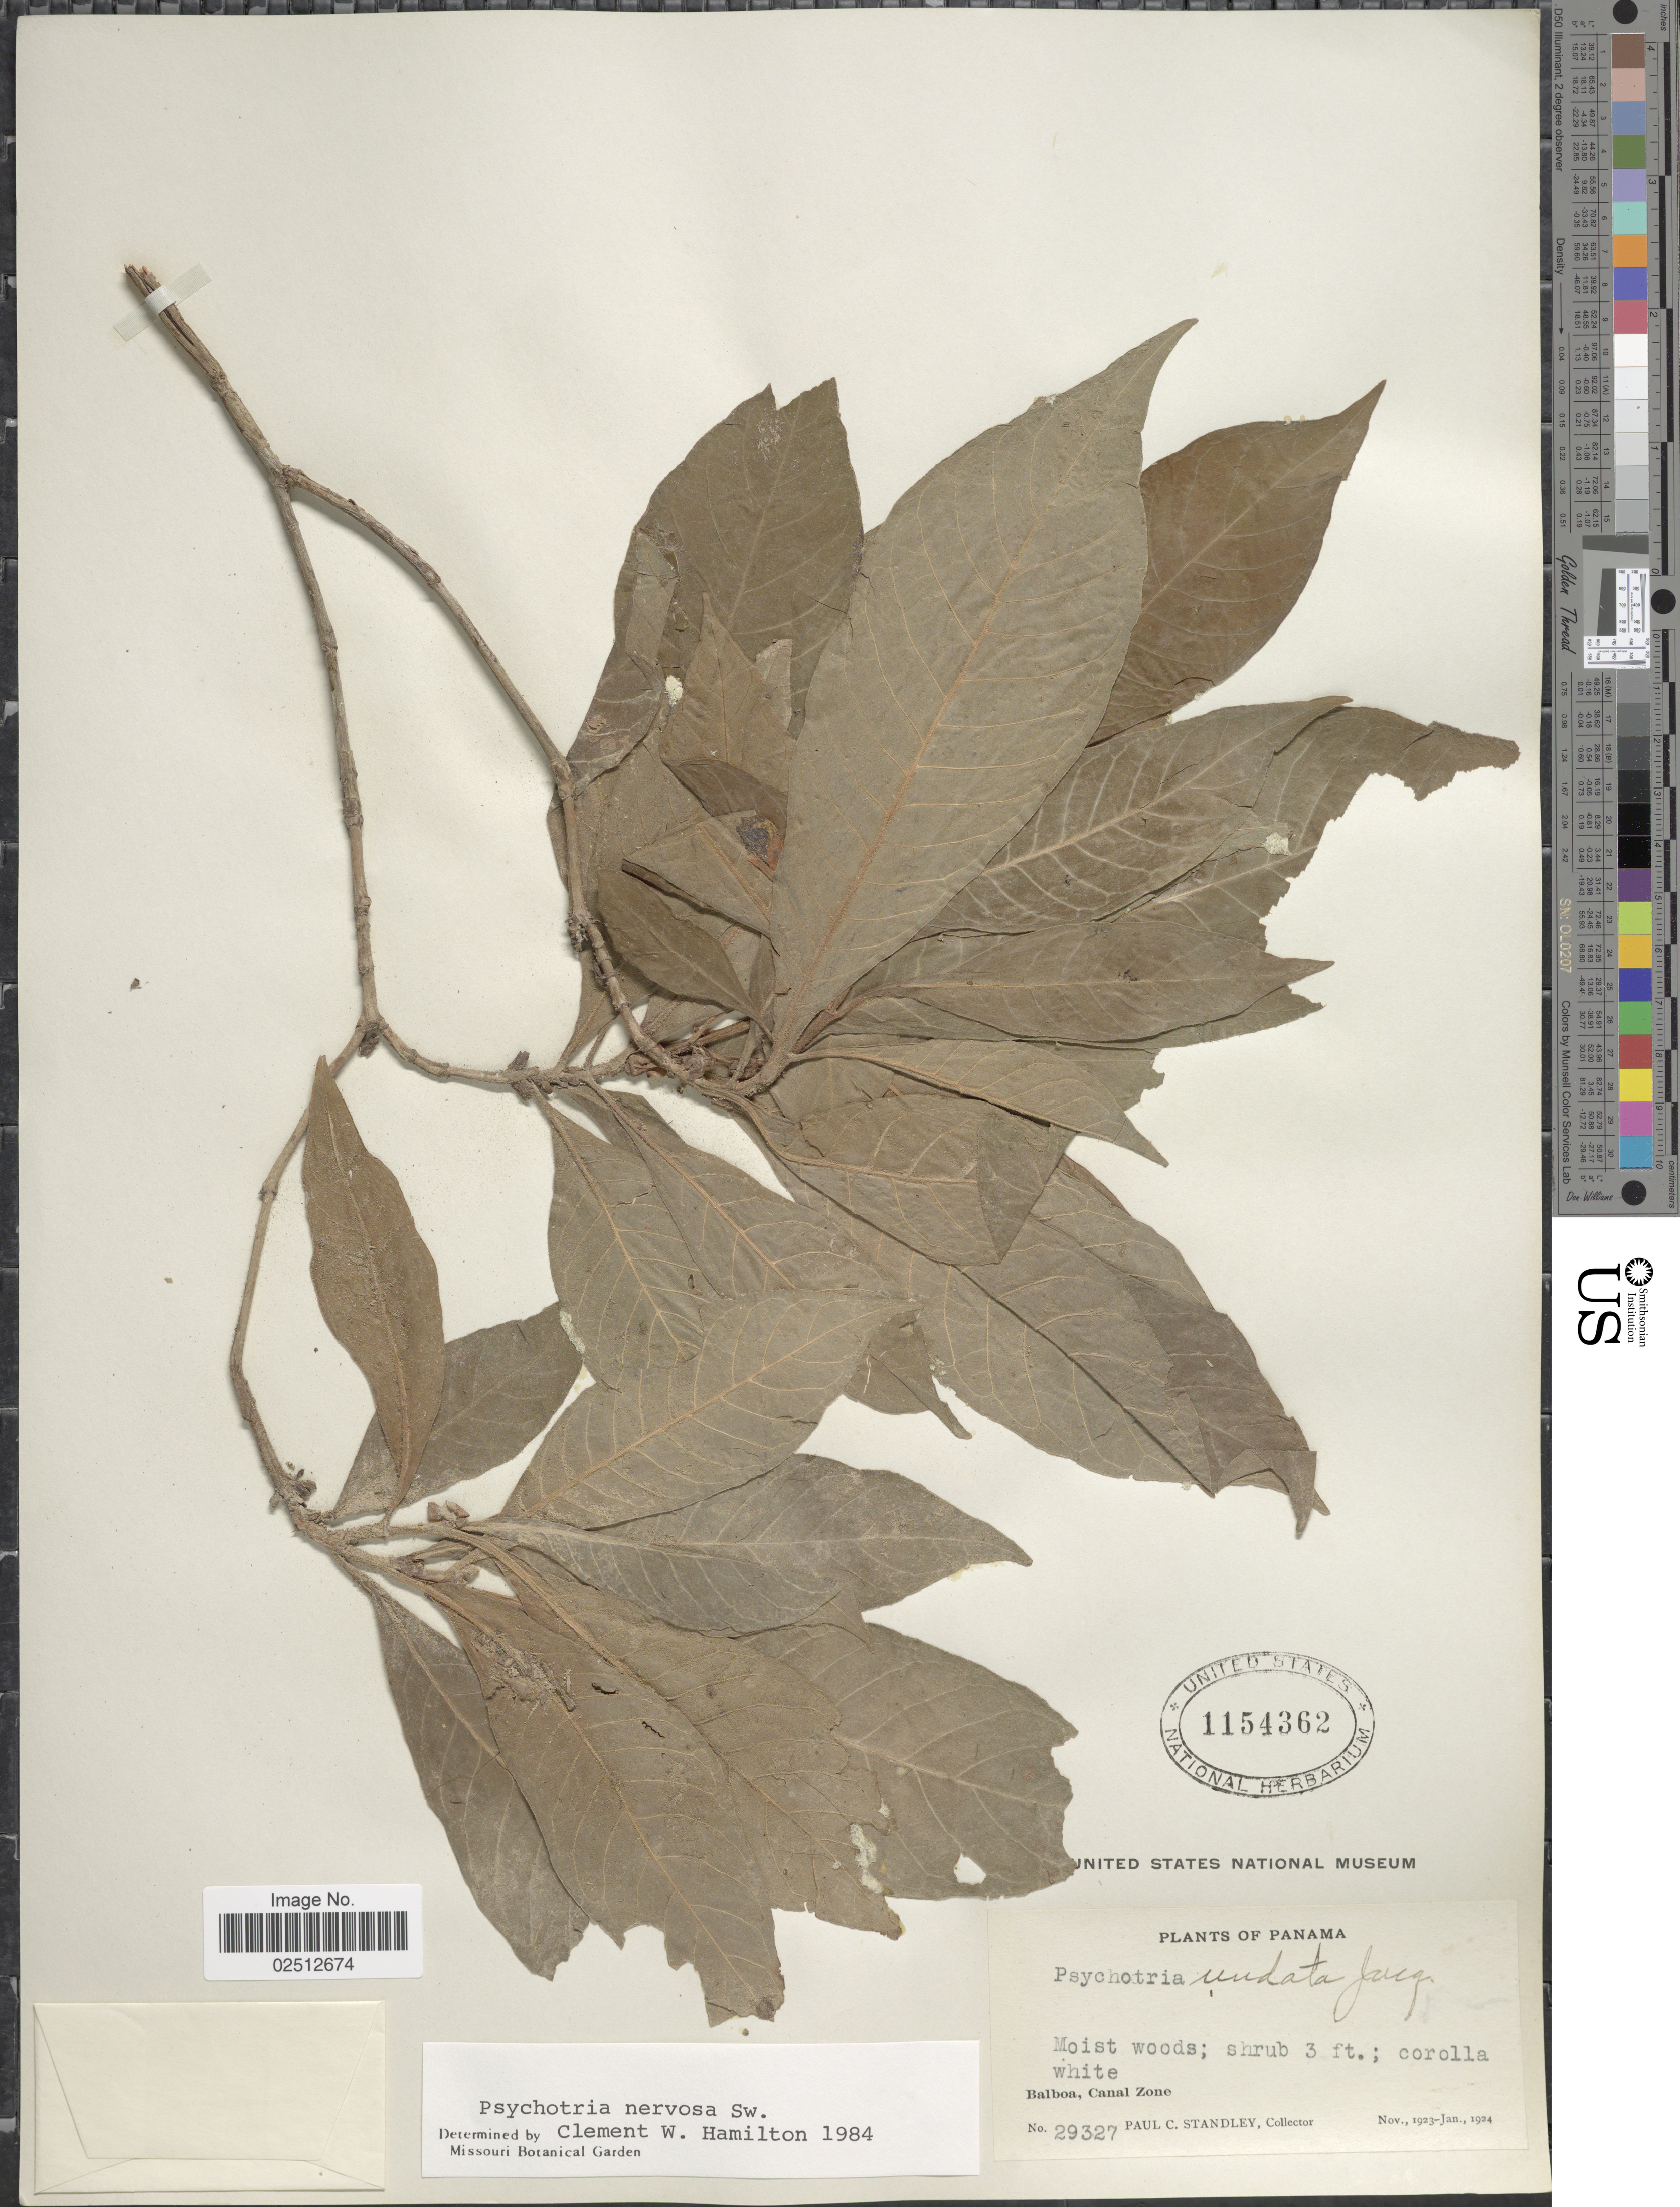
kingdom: Plantae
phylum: Tracheophyta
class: Magnoliopsida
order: Gentianales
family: Rubiaceae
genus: Psychotria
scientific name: Psychotria nervosa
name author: Sw.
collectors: P. C. Standley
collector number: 29327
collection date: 1923-11/1924-01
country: Panama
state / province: Colón / Panamá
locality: Balboa, Canal Zone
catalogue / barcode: US 1154362